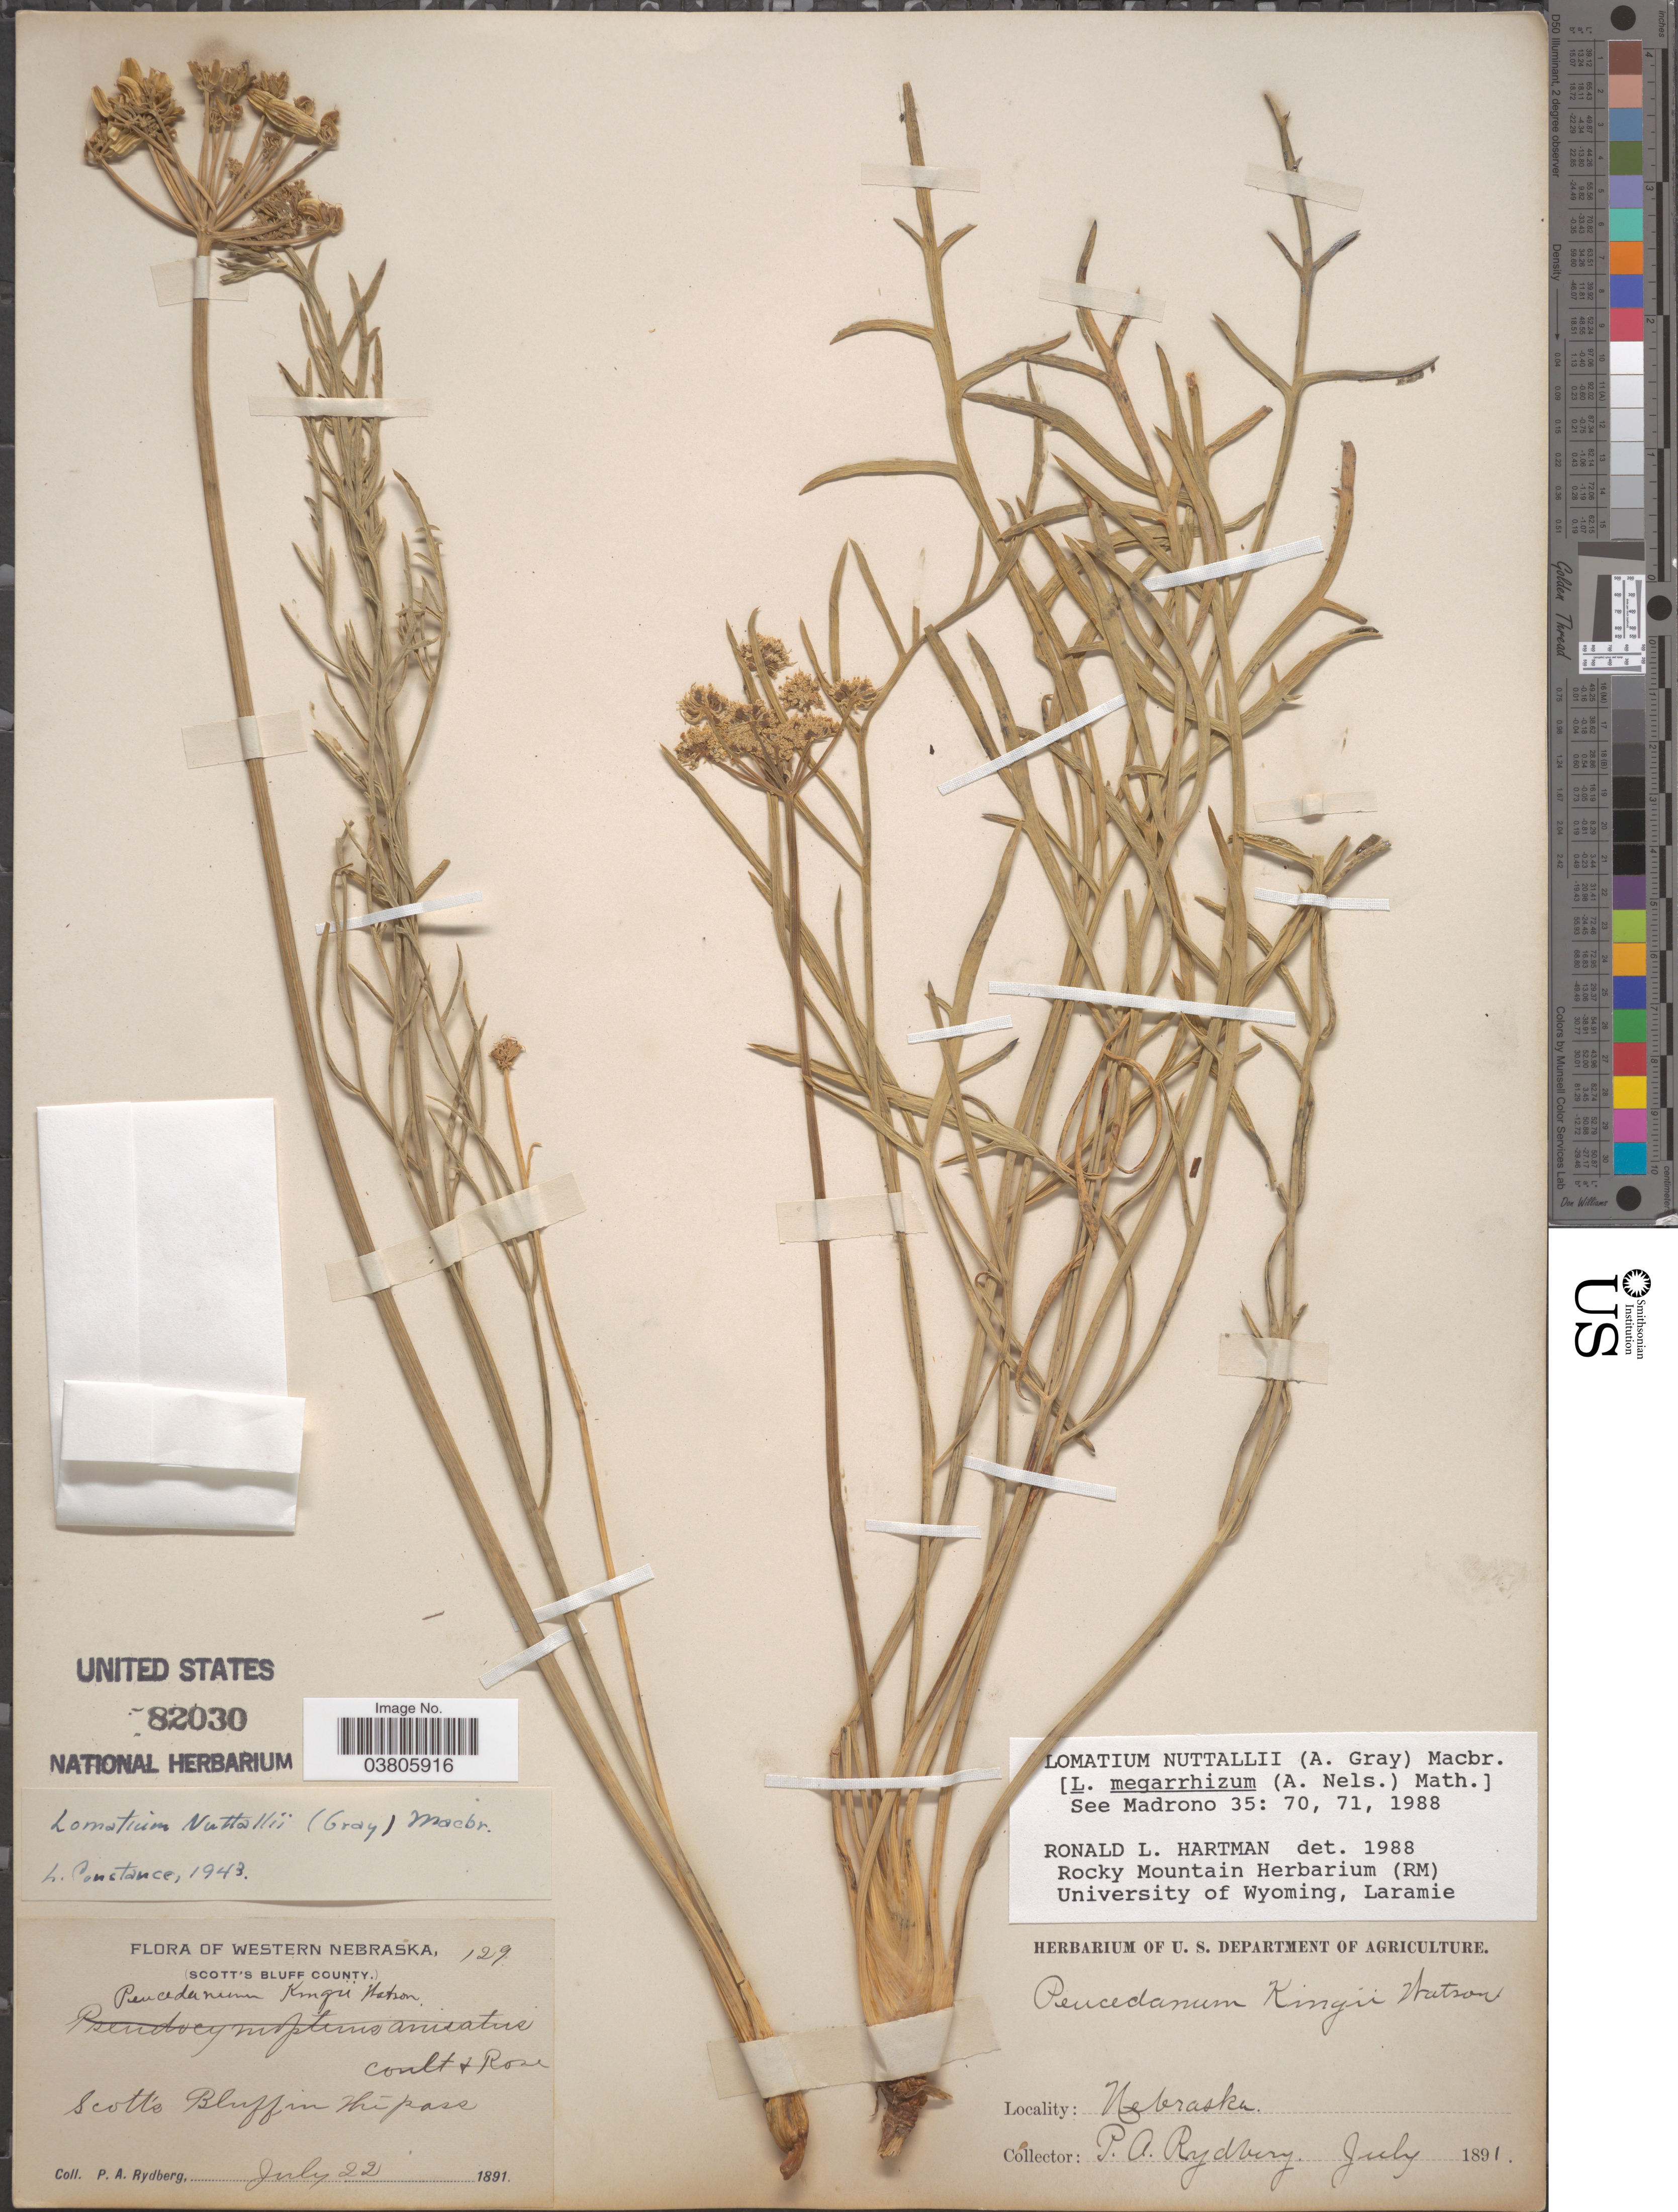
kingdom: Plantae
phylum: Tracheophyta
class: Magnoliopsida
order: Apiales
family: Apiaceae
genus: Lomatium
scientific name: Lomatium nuttallii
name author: (A. Gray) J.F. Macbr.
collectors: P. A. Rydberg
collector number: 129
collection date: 1891-07-22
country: United States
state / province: Nebraska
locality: Western Nebraska. (Scott's Bluff County). Scott's Bluff in the pass.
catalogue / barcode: US 82030